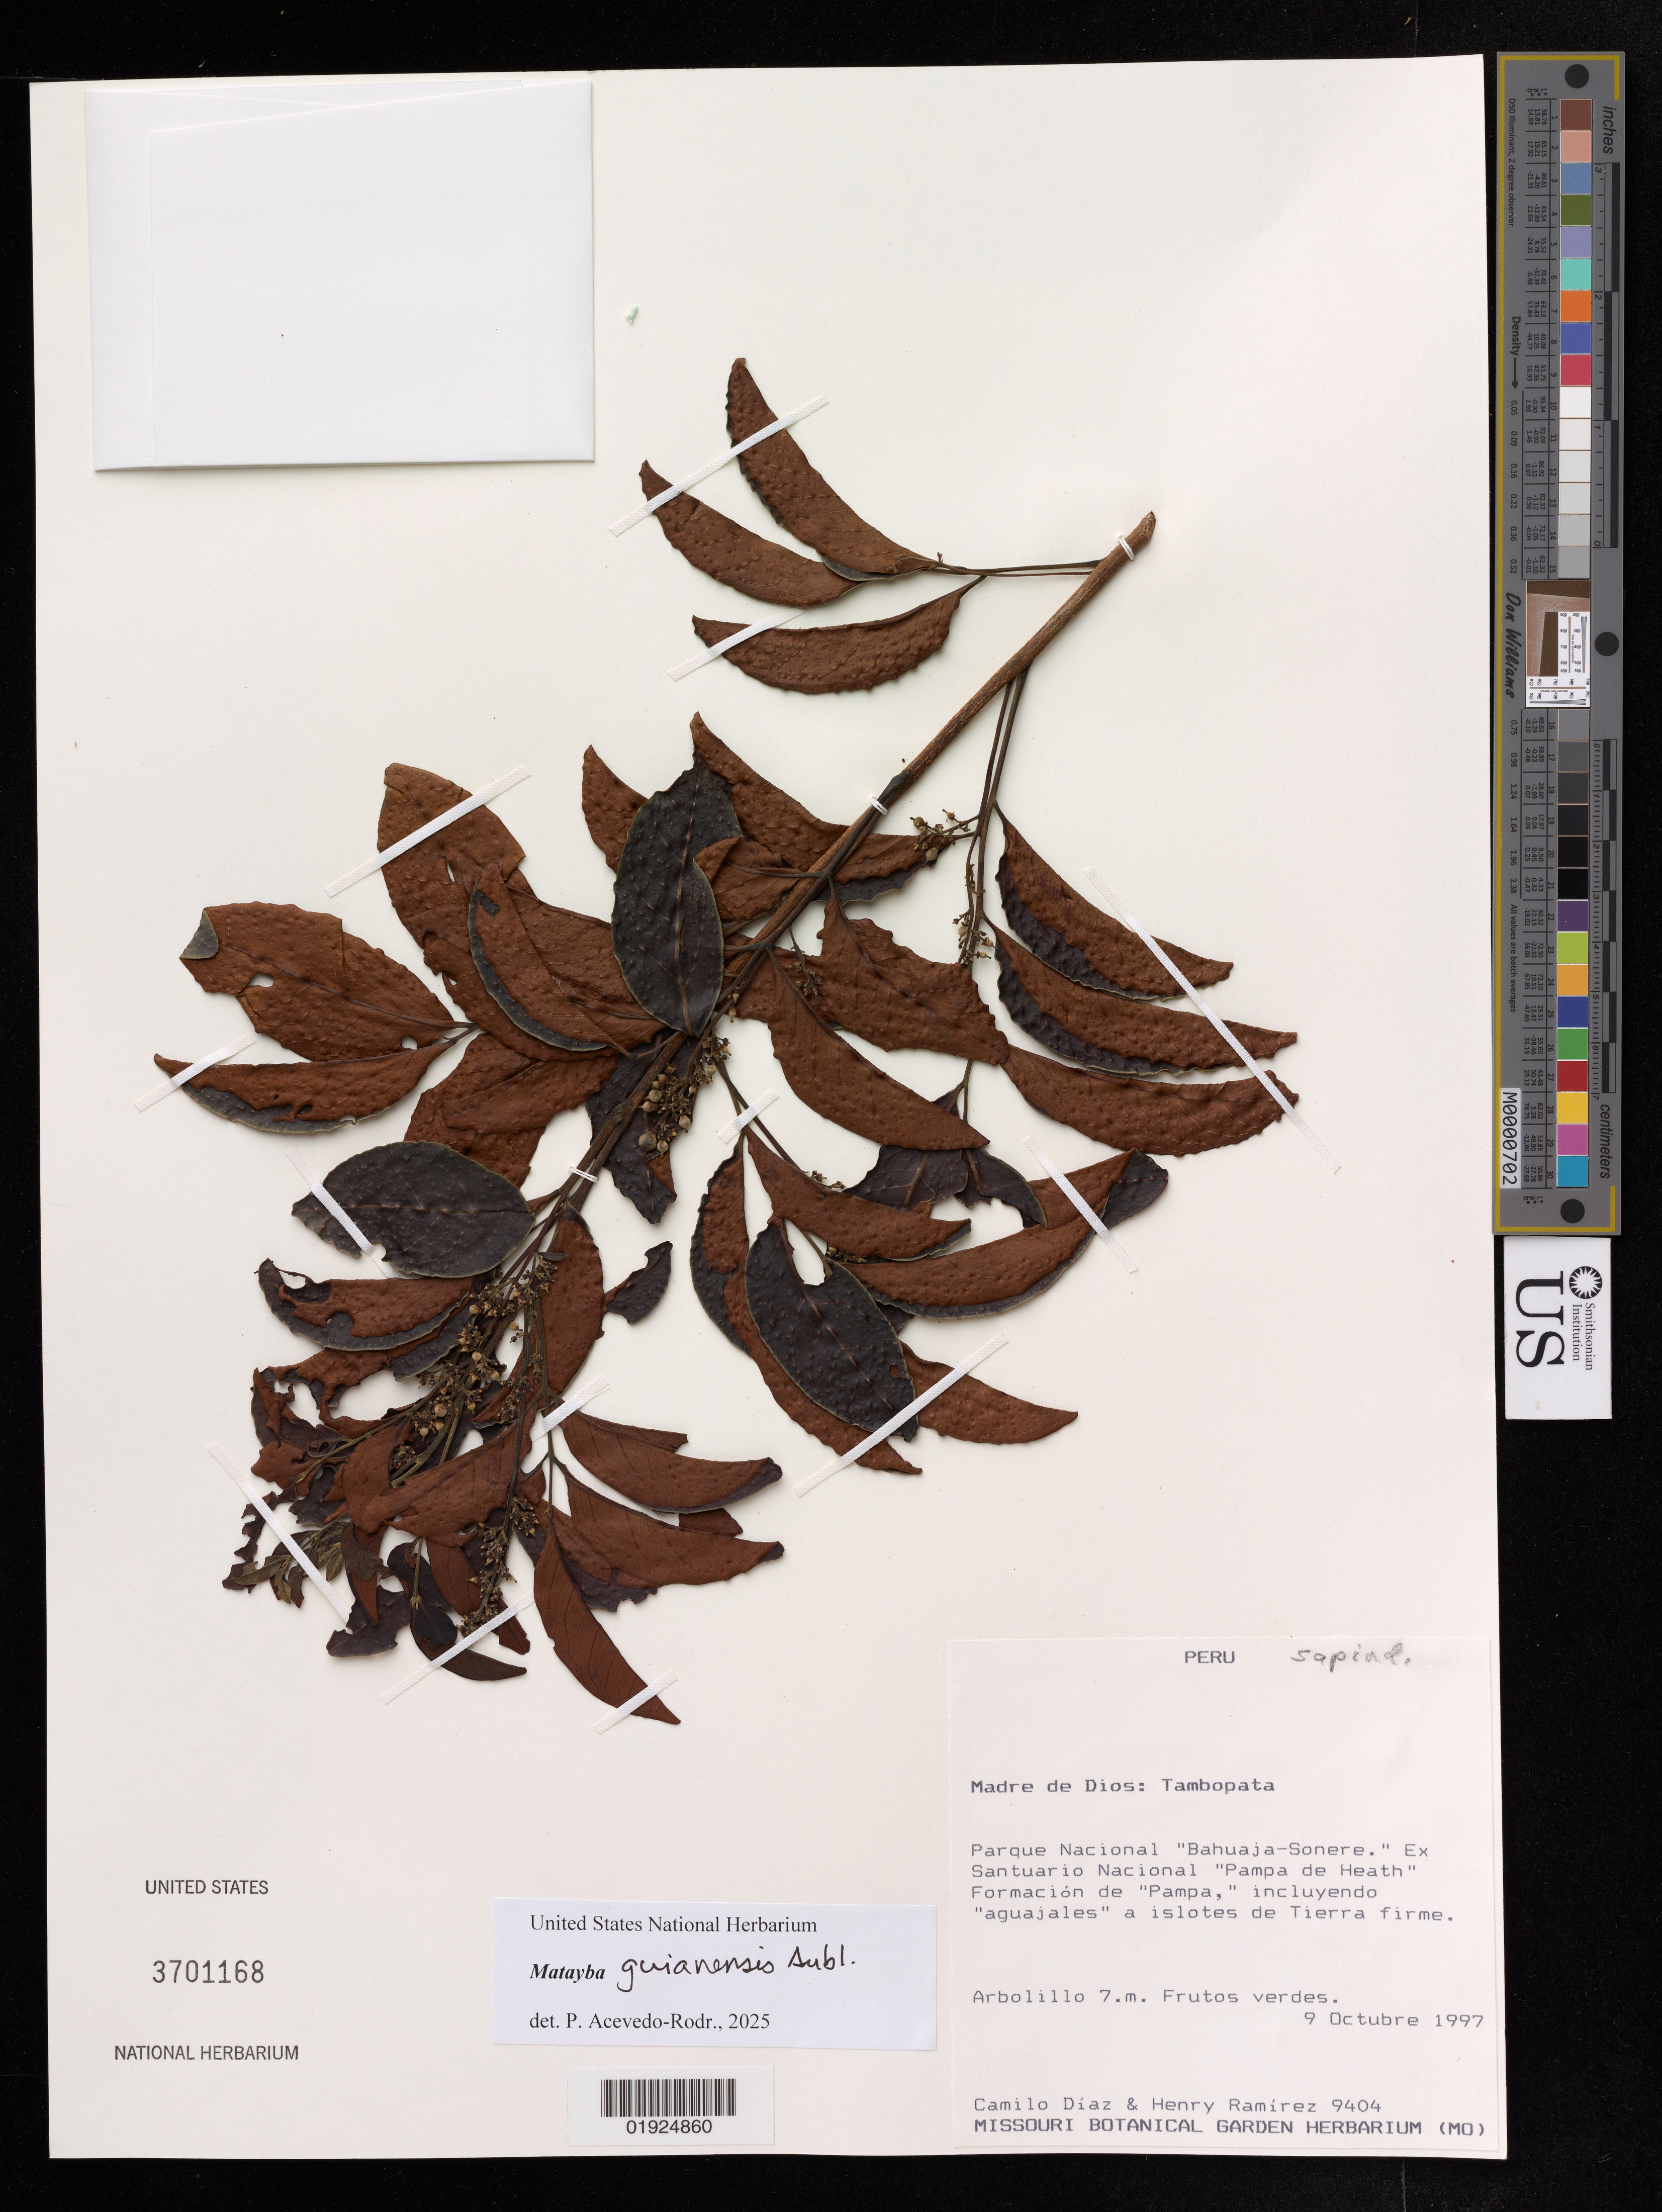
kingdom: Plantae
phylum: Tracheophyta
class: Magnoliopsida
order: Sapindales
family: Sapindaceae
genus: Matayba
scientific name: Matayba guianensis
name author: Aubl.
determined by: Acevedo-Rodriguez, P., (US), Smithsonian Institution - National Museum of Natural History (UNITED STATES)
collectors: C. Díaz S. & H. Ramírez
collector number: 9404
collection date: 1997-10-09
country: Peru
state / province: Madre de Dios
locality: Tambopata. Parque Nacional "Bahuaja-Sonere". Ex Santuario Nacional "Pampa del Heath" Formación de "Pampa"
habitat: Incluyendo "aguajales" a isolotes de Tierra firme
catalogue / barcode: US 3701168